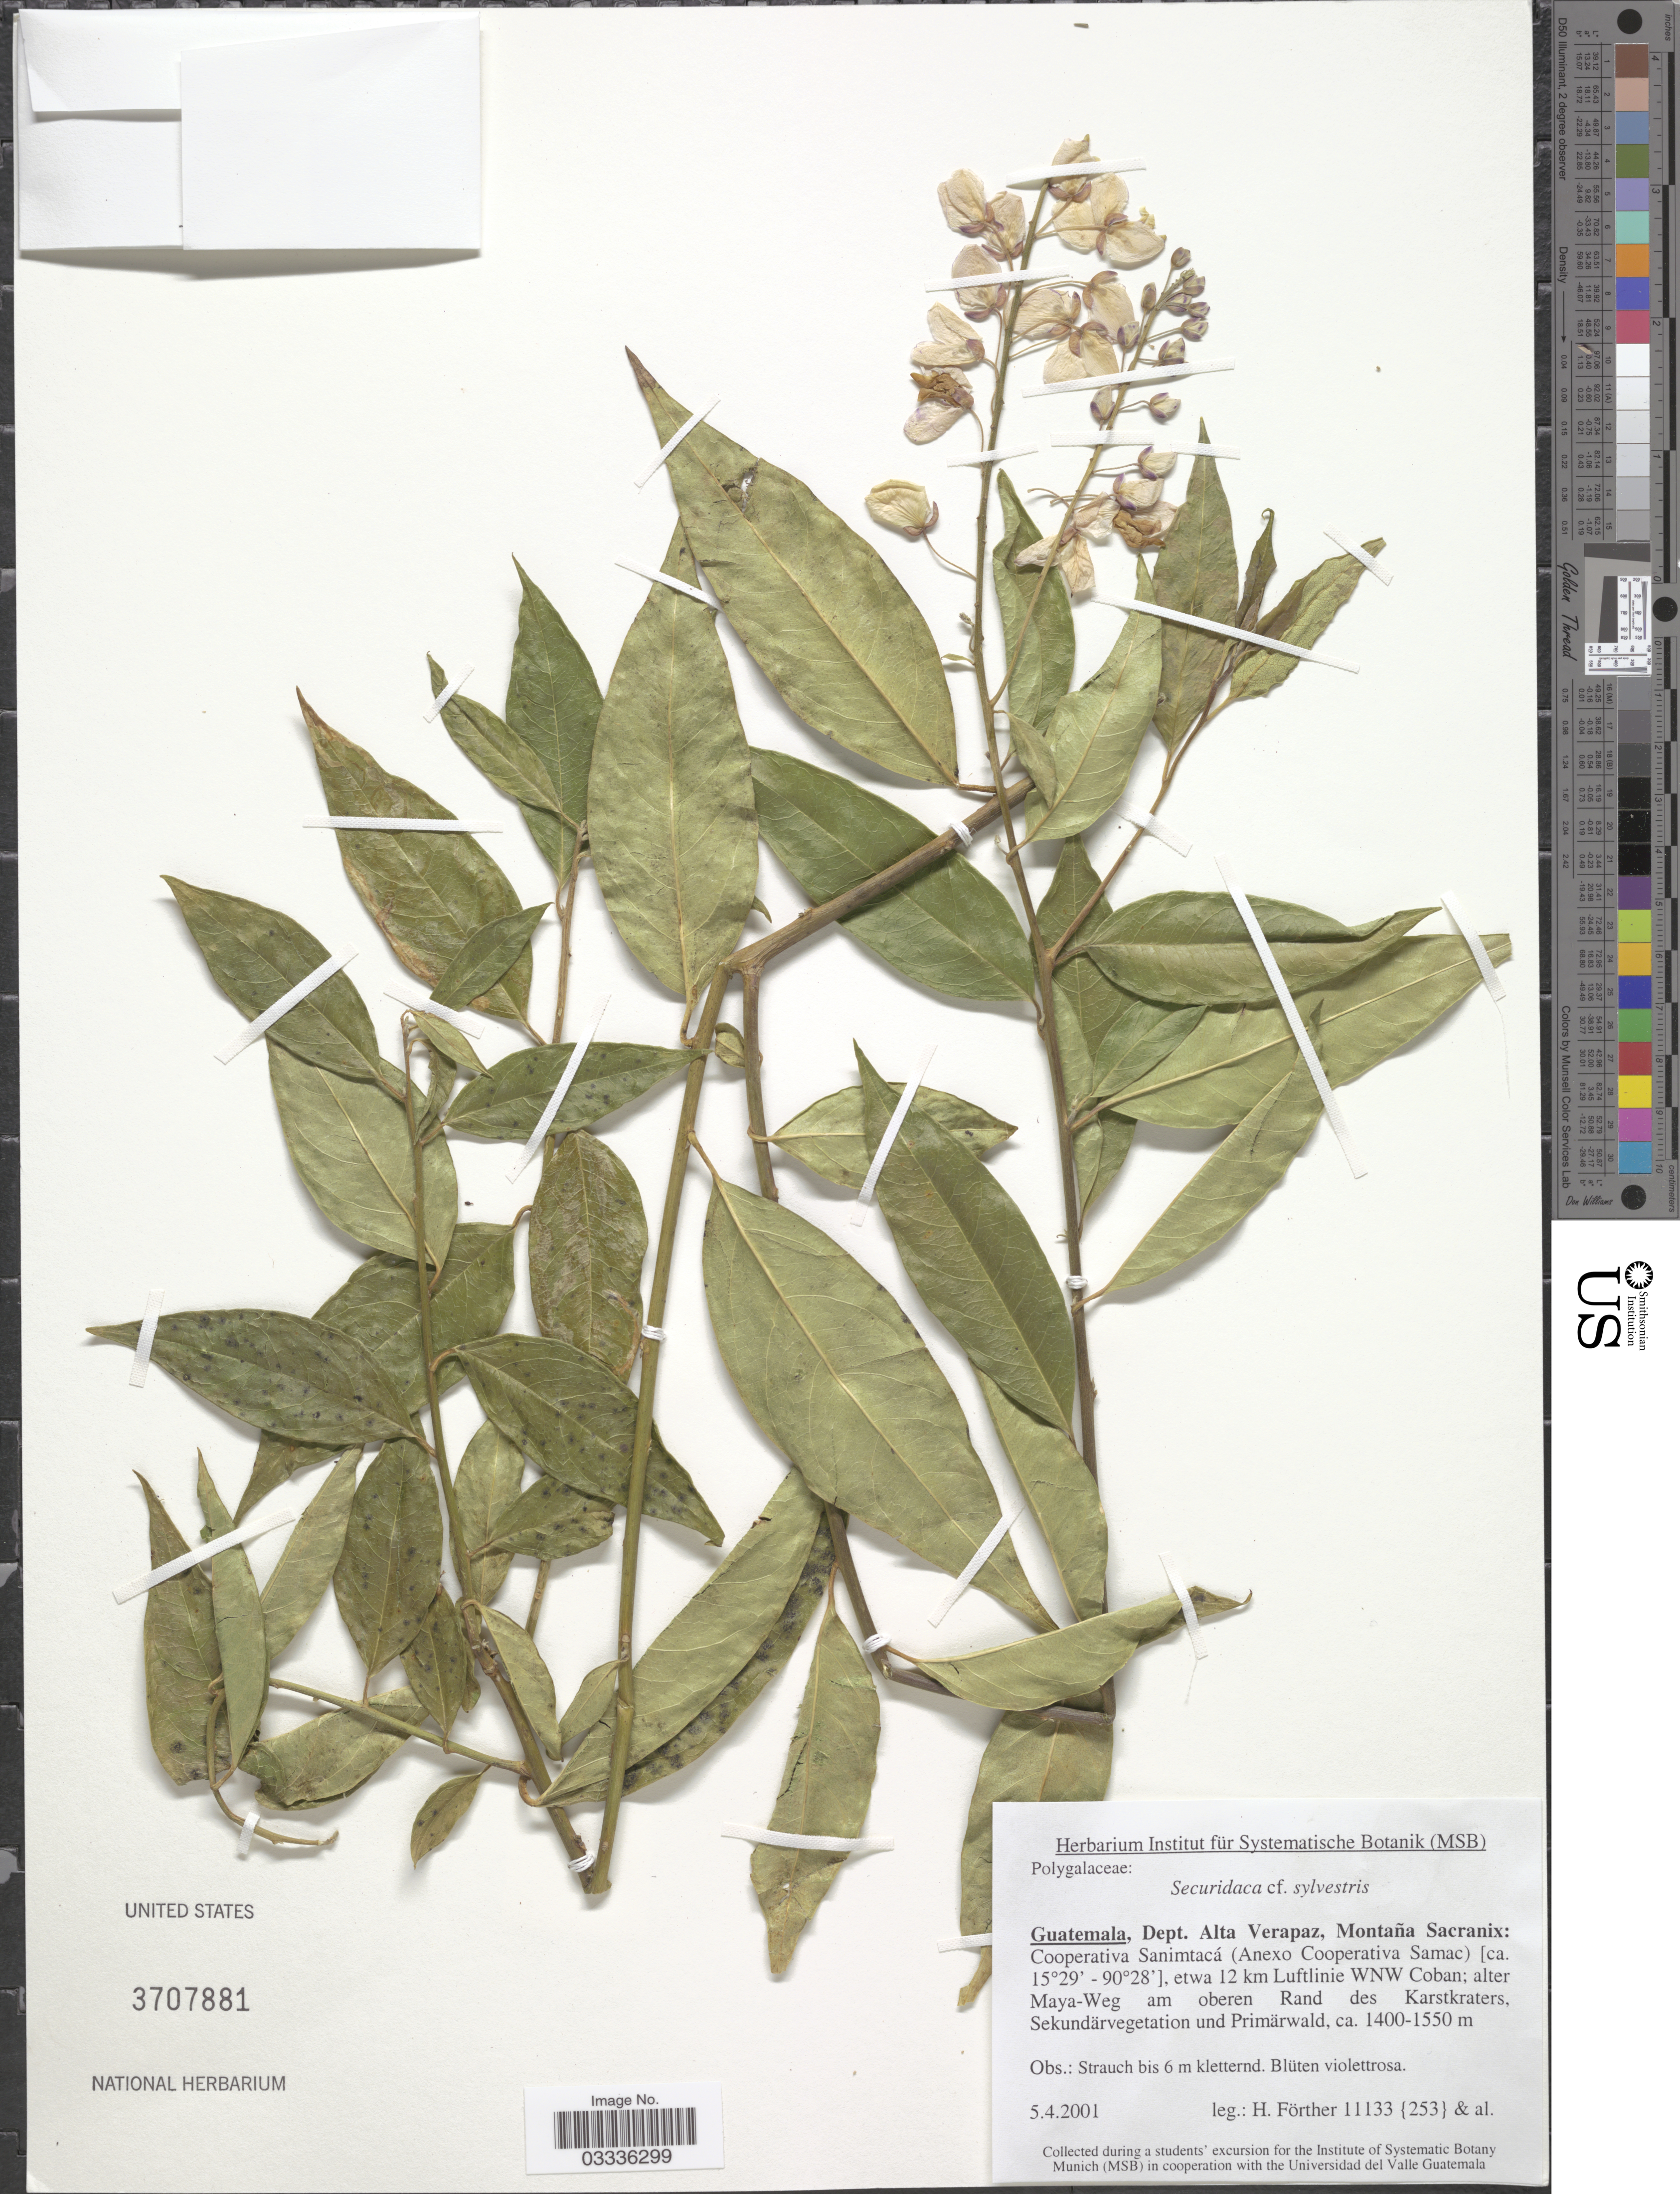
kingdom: Plantae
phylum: Tracheophyta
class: Magnoliopsida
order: Fabales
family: Polygalaceae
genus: Asemeia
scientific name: Asemeia floribunda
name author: (Benth.) J.F.B. Pastore & J.R. Abbott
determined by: Anjos, Cassiane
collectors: H. Förther & et al.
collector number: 11133/ 253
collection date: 2001-04-05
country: Guatemala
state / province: Alta Verapaz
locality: Dept. Alta Verapaz, Montaña Sacranix: Cooperativa Sanimtacá (Anexo Cooperativa Samac), etwa 12 km Luftlinie WNW Coban; alter Maya-Weg am oberen Rand des karstkraters, Sekundärvegetation und Primärwald.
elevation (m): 1400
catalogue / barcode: US 3707881